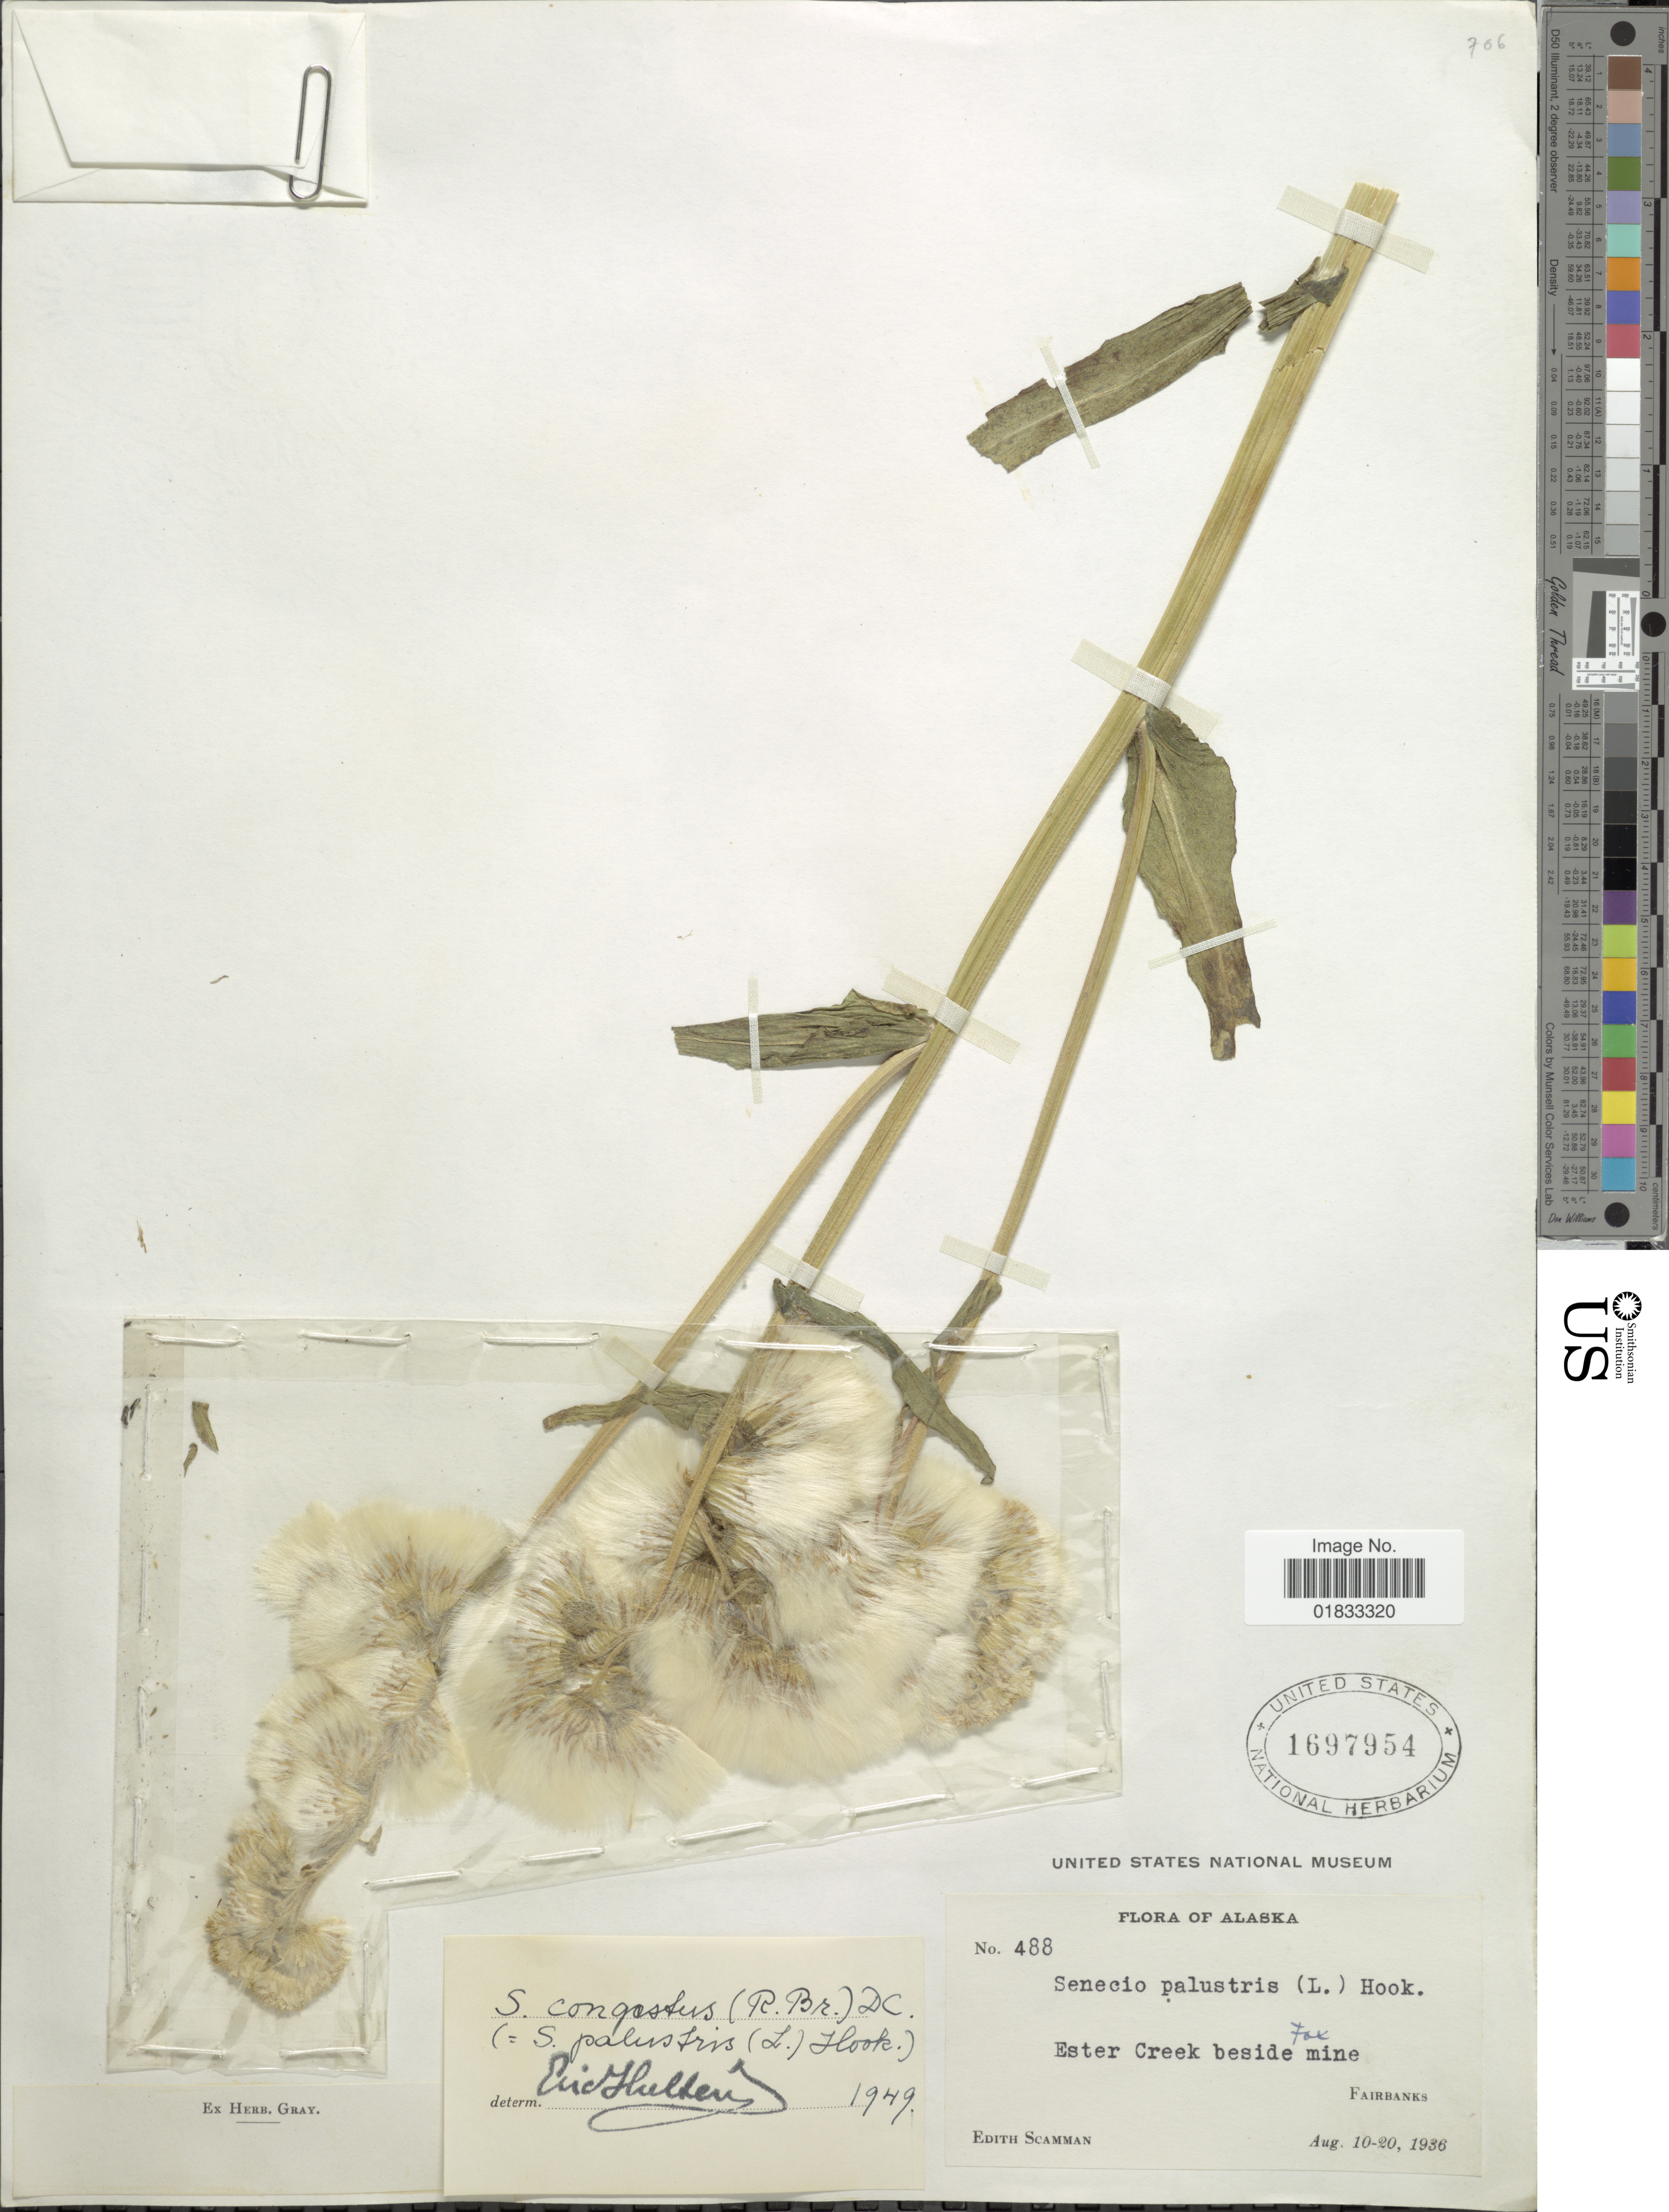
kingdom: Plantae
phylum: Tracheophyta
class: Magnoliopsida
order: Asterales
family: Asteraceae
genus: Tephroseris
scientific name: Tephroseris palustris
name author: (L.) Rchb.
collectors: E. Scamman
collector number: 488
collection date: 1936-08-10/1936-09-20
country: United States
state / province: Alaska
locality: Ester Creek beside Fox Mine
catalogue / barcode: US 1697954